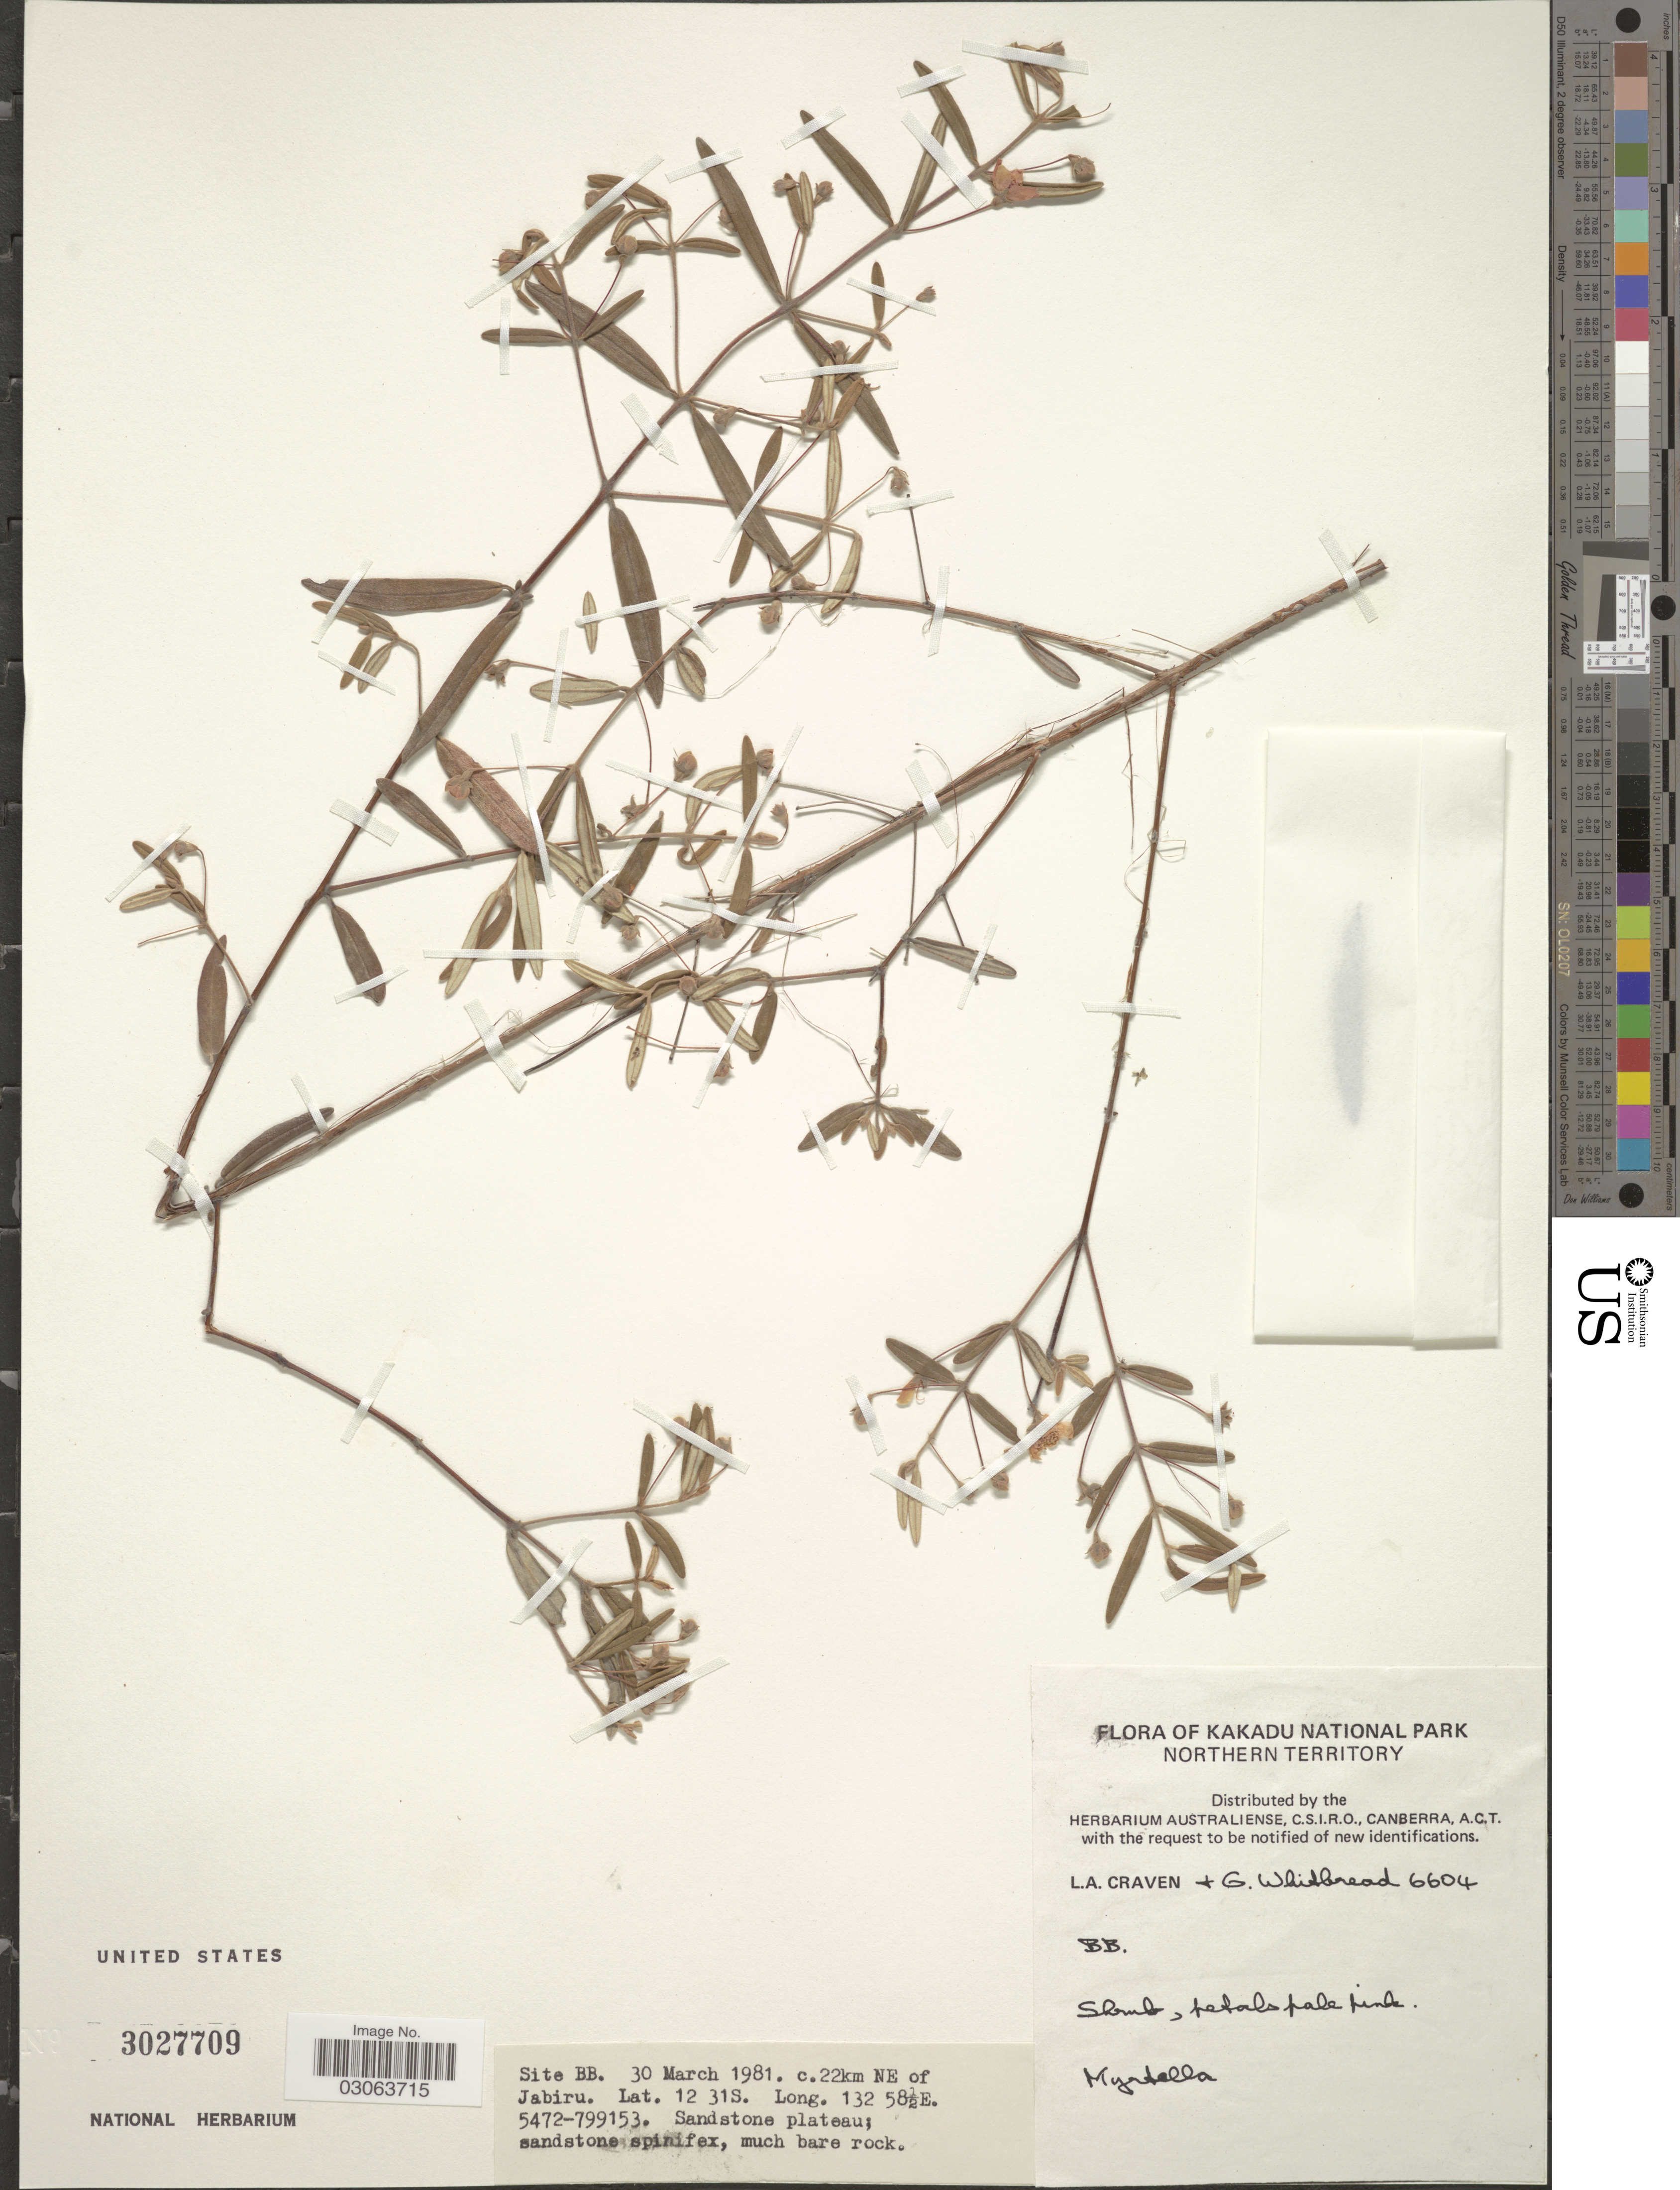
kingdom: Plantae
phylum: Tracheophyta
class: Magnoliopsida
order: Myrtales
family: Myrtaceae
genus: Myrtella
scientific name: Myrtella sp.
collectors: L. A. Craven & G. Whitbread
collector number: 6604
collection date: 1981-03-30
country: Australia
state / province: Northern Territory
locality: Kakadu National Park, c. 22km NE of Jabiru.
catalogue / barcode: US 3027709